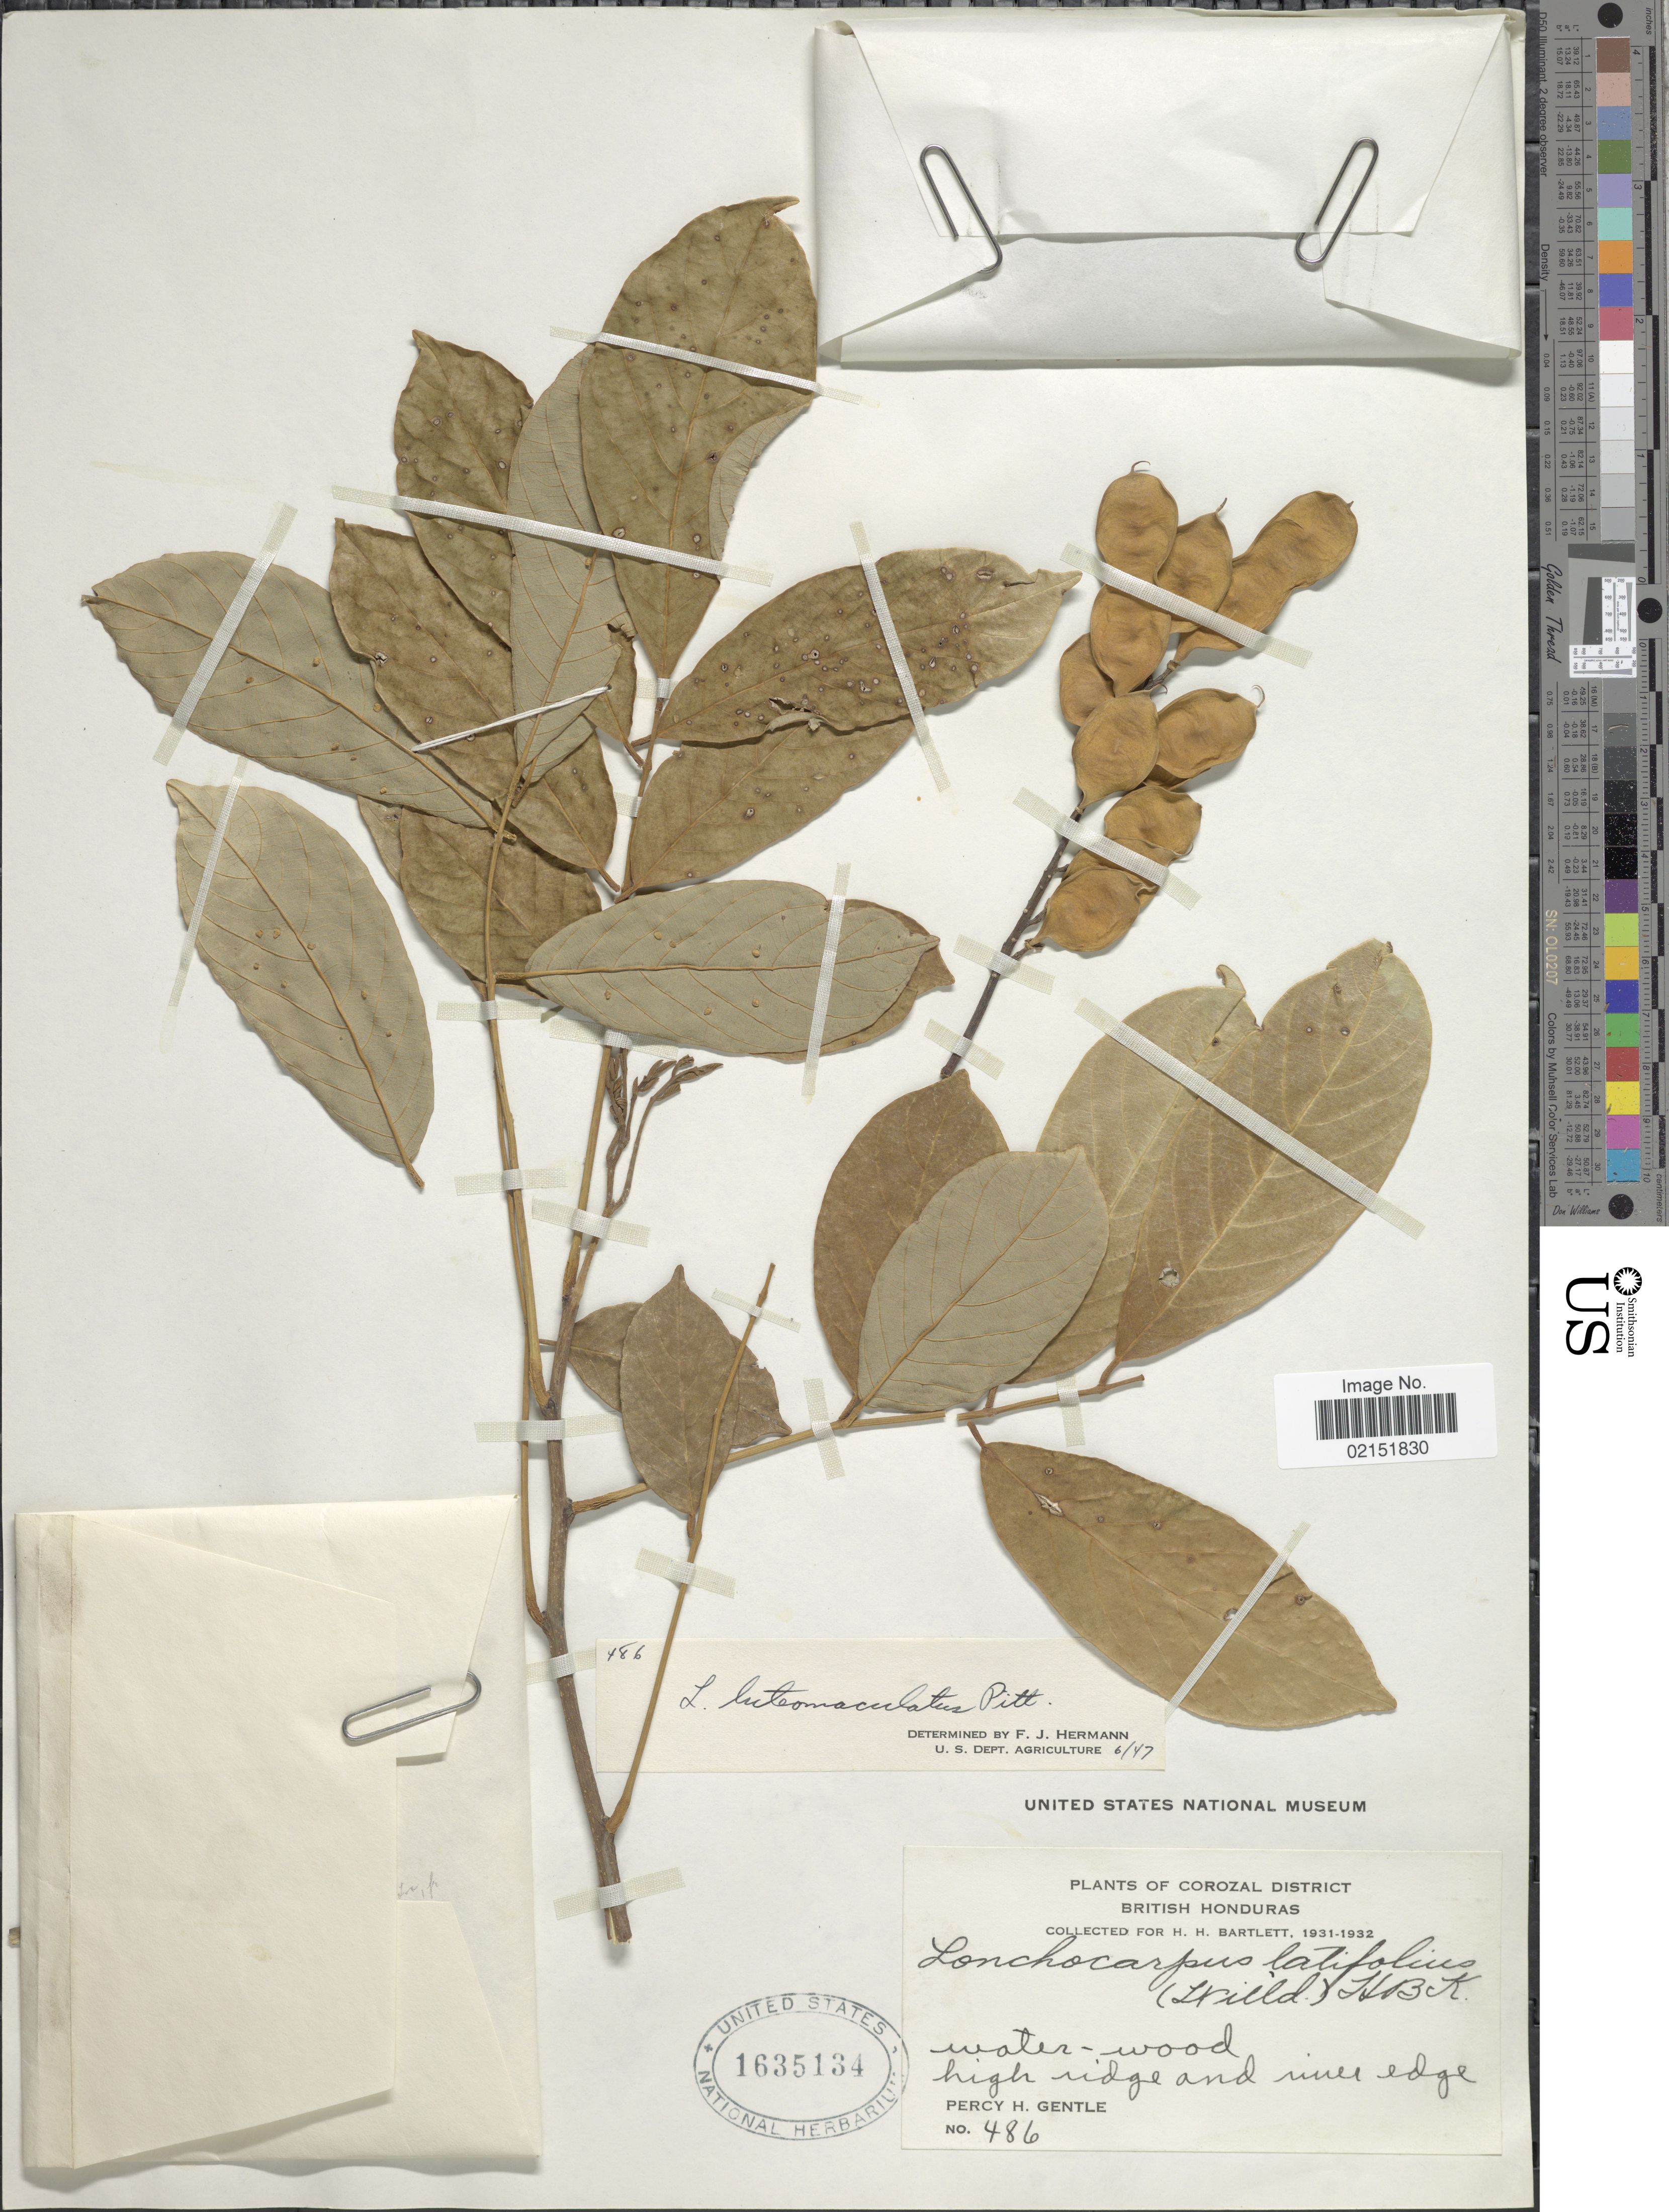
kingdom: Plantae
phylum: Tracheophyta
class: Magnoliopsida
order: Fabales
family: Fabaceae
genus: Lonchocarpus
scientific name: Lonchocarpus pentaphyllus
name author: (Poir.) DC.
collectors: P. H. Gentle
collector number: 486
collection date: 1931/1932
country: Belize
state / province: Corozal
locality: Corozal District, British Honduras, hig ridge and river edge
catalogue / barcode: US 1635134